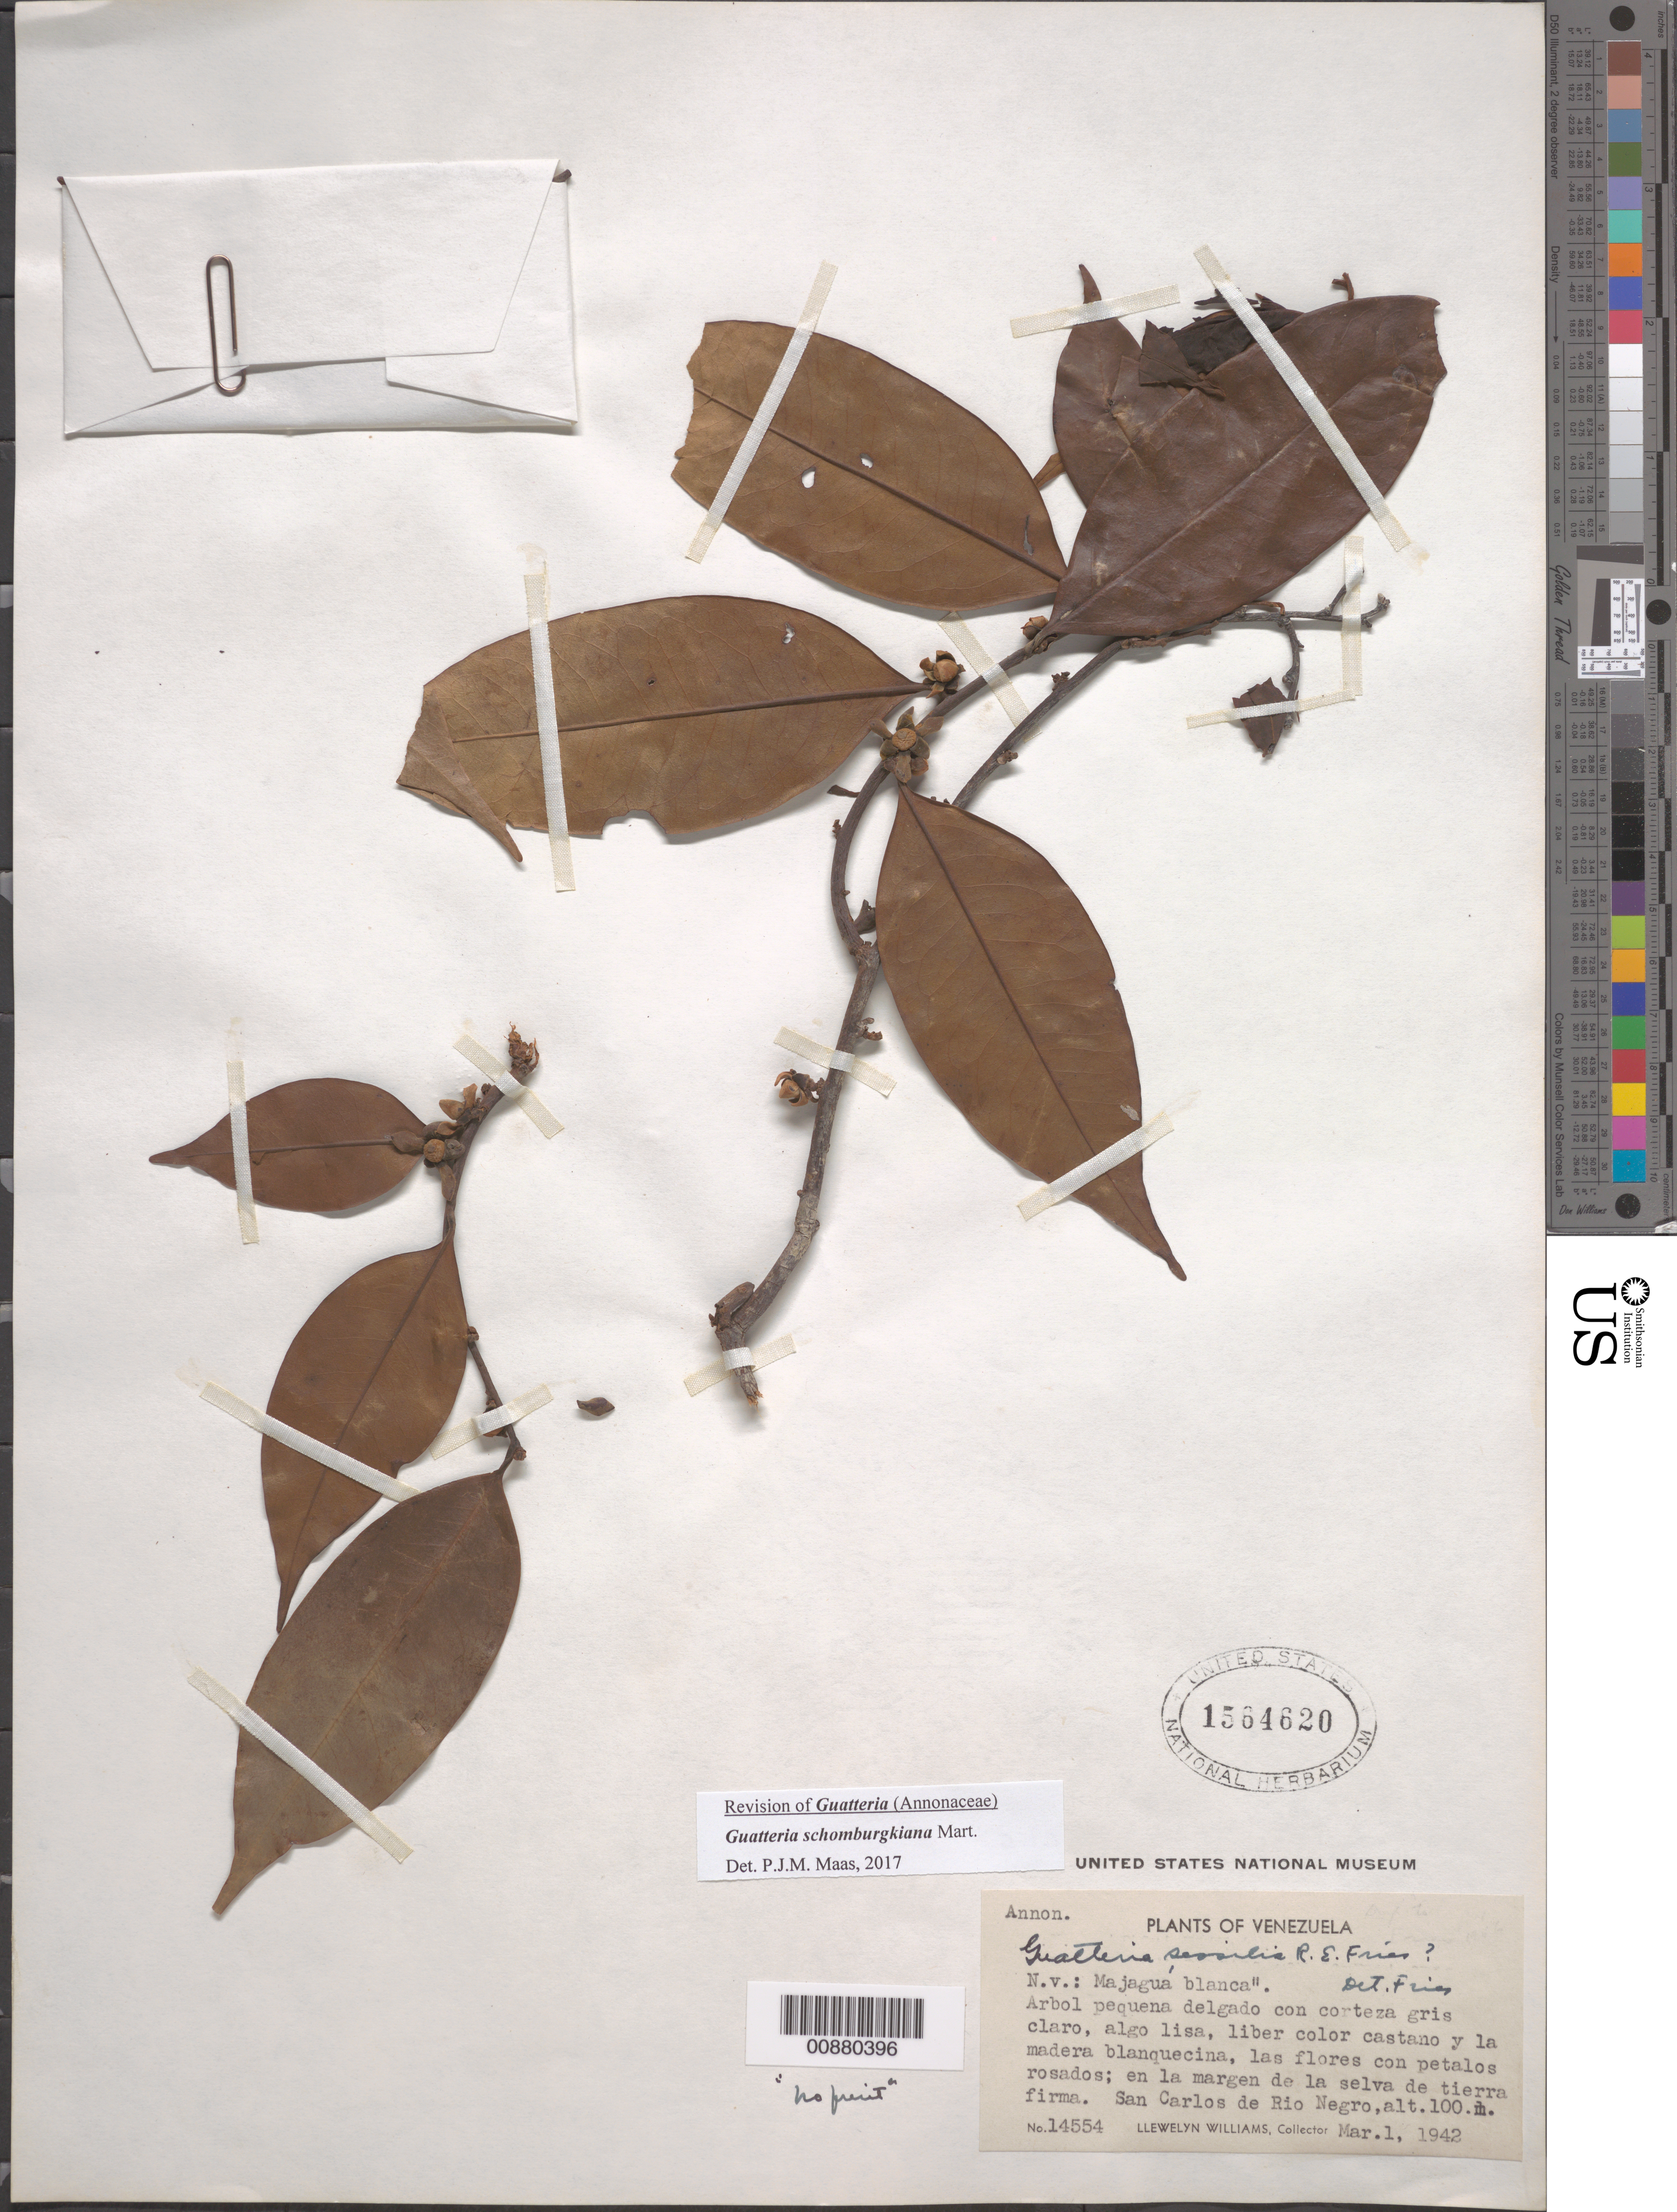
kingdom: Plantae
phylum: Tracheophyta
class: Magnoliopsida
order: Magnoliales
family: Annonaceae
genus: Guatteria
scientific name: Guatteria schomburgkiana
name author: Mart.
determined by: Maas, Paul J.; Maas, H.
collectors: Ll. Williams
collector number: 14554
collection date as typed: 1-Mar-42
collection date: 1942-03-01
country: Venezuela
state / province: Amazonas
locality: San Carlos de Río Negro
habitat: Edge of woods, on terra firma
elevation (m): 100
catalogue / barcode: US 1564620